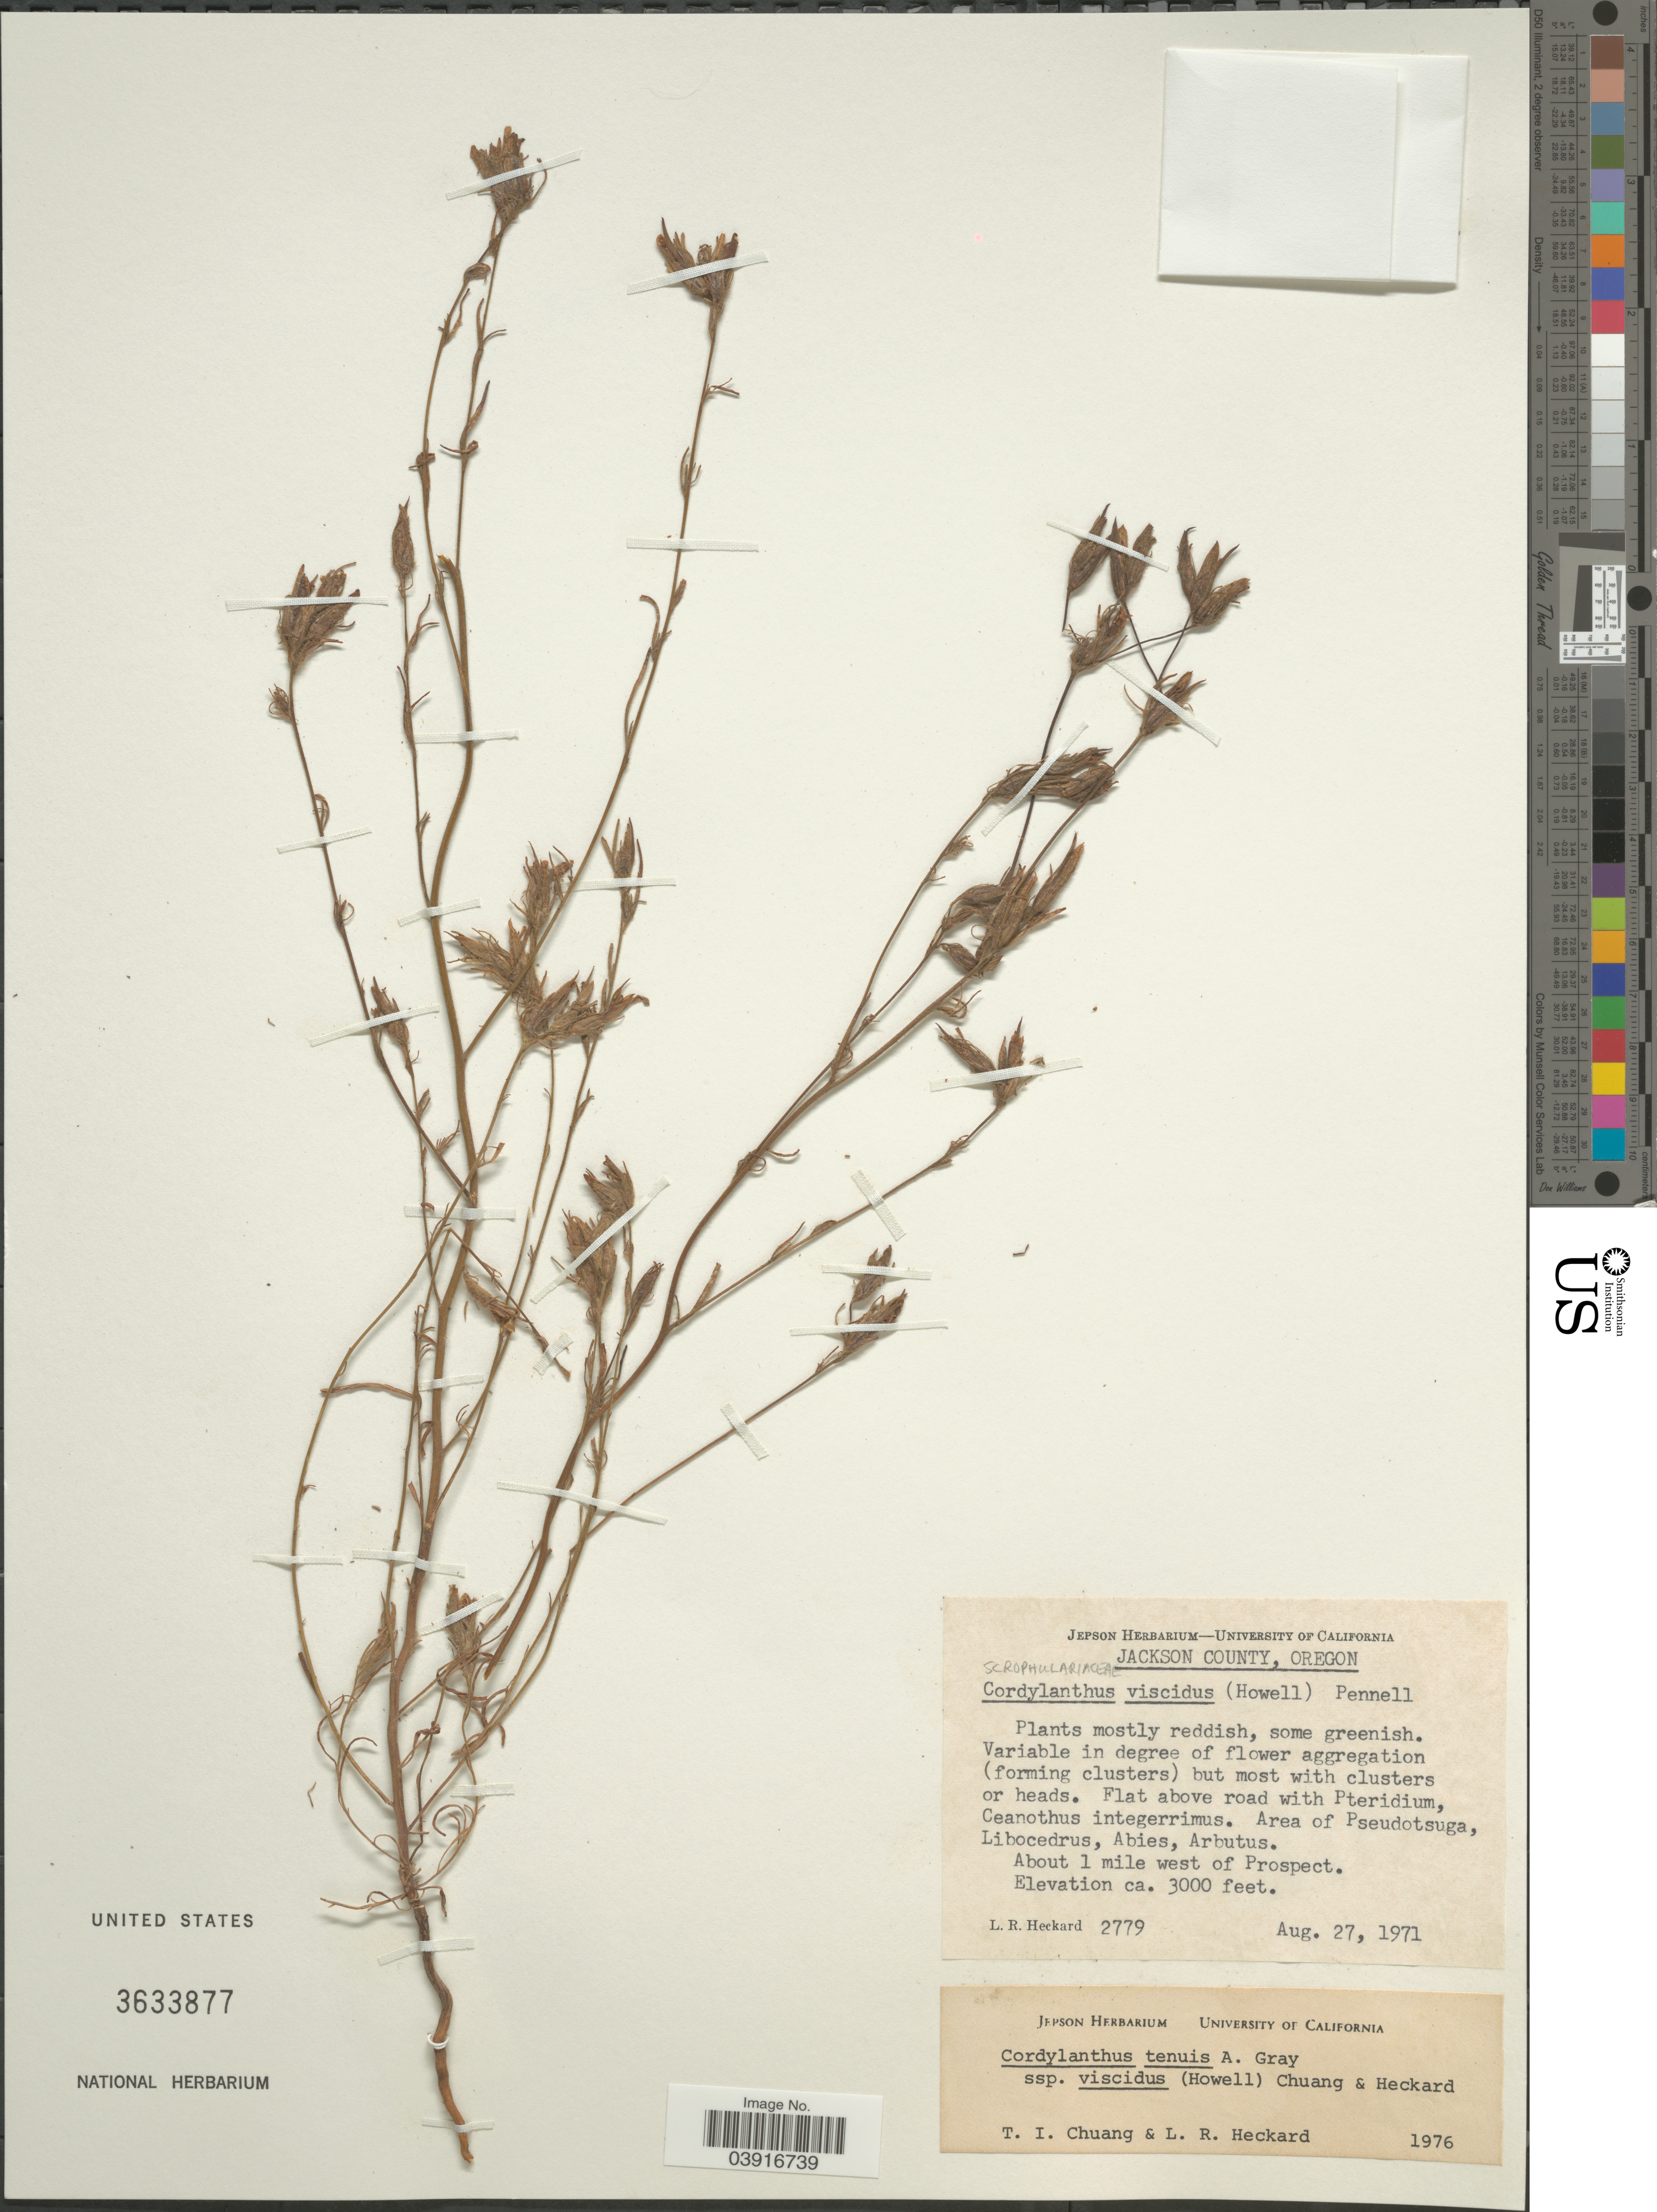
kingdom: Plantae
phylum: Tracheophyta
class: Magnoliopsida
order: Lamiales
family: Orobanchaceae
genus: Cordylanthus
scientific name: Cordylanthus tenuis subsp. viscidus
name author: (Howell) T.I. Chuang & Heckard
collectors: L. R. Heckard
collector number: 2779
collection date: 1971-08-27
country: United States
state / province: Oregon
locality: Jackson County. About 1 mile west of Prospect.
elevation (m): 914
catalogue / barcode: US 3633877